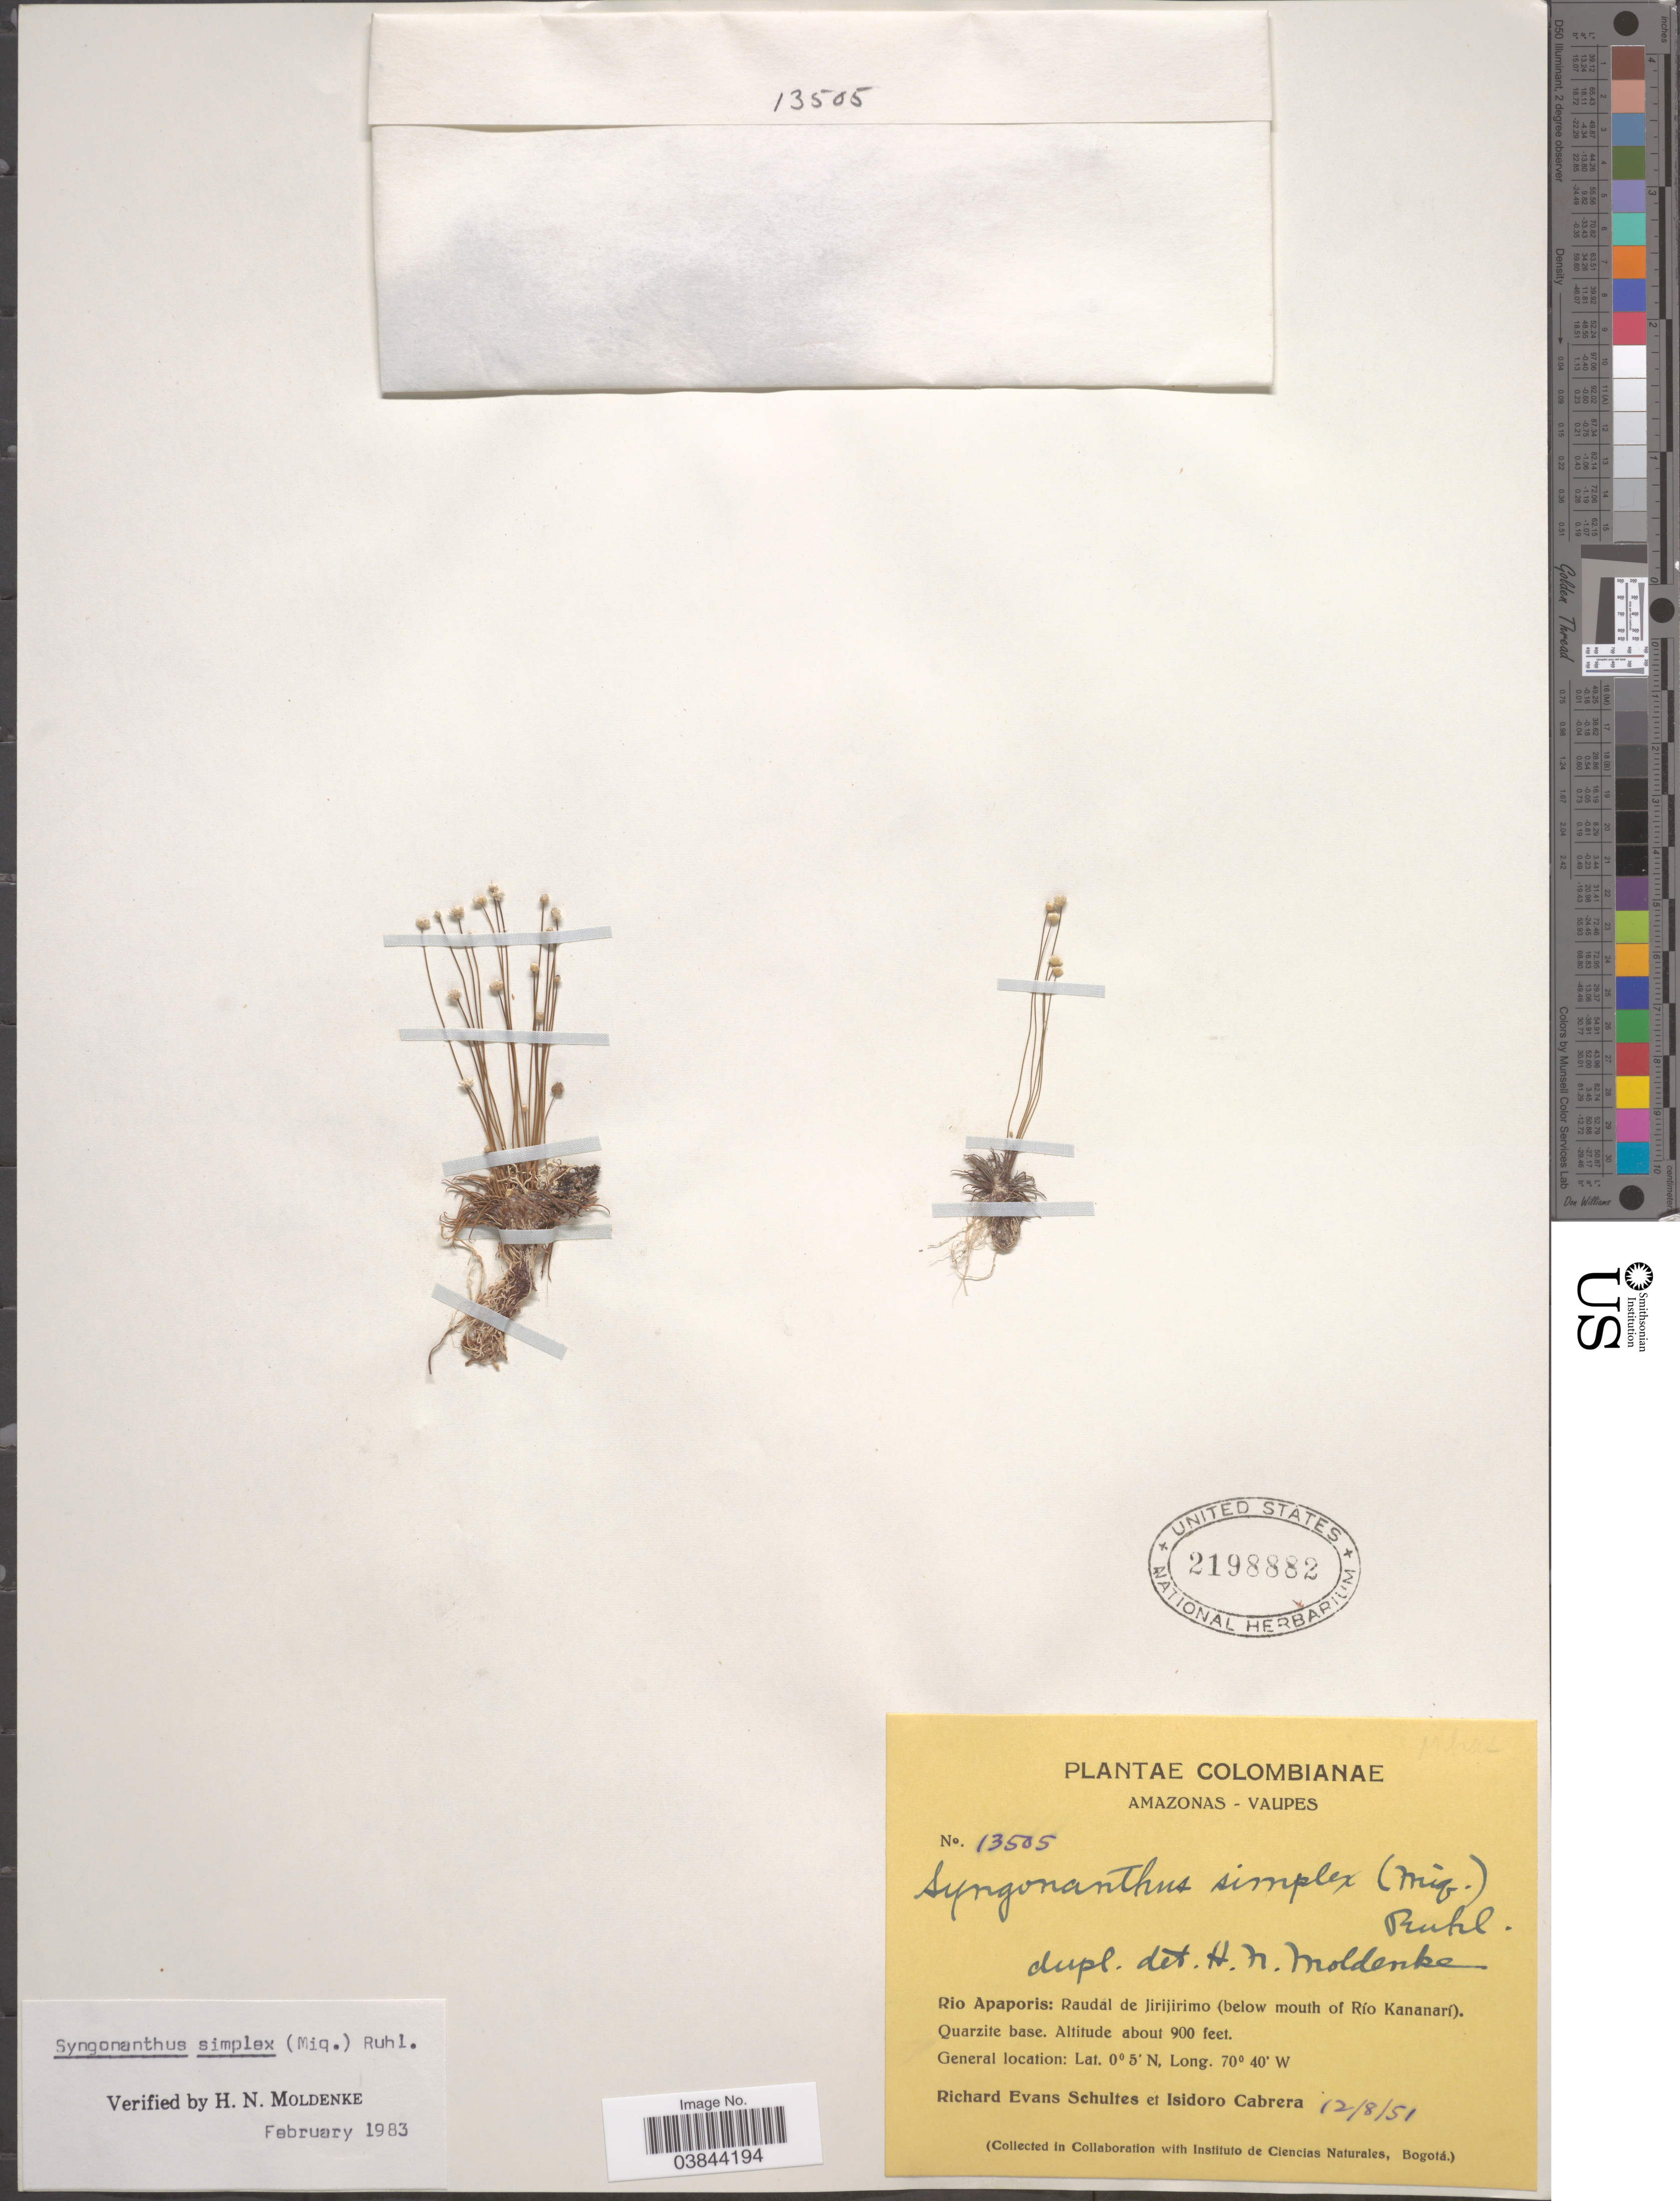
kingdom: Plantae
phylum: Tracheophyta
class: Liliopsida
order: Poales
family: Eriocaulaceae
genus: Syngonanthus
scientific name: Syngonanthus simplex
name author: (Miq.) Ruiz & Pav.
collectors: R. E. Schultes & I. Cabrera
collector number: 13505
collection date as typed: Transcribed d/m/y: 12/8/51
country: Colombia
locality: Amazonas - Vaupes. Rio Apaporis: Raudal de Jirijirimo (below mouth of Río Kananarí). Quarzite base.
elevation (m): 274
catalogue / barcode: US 2198882